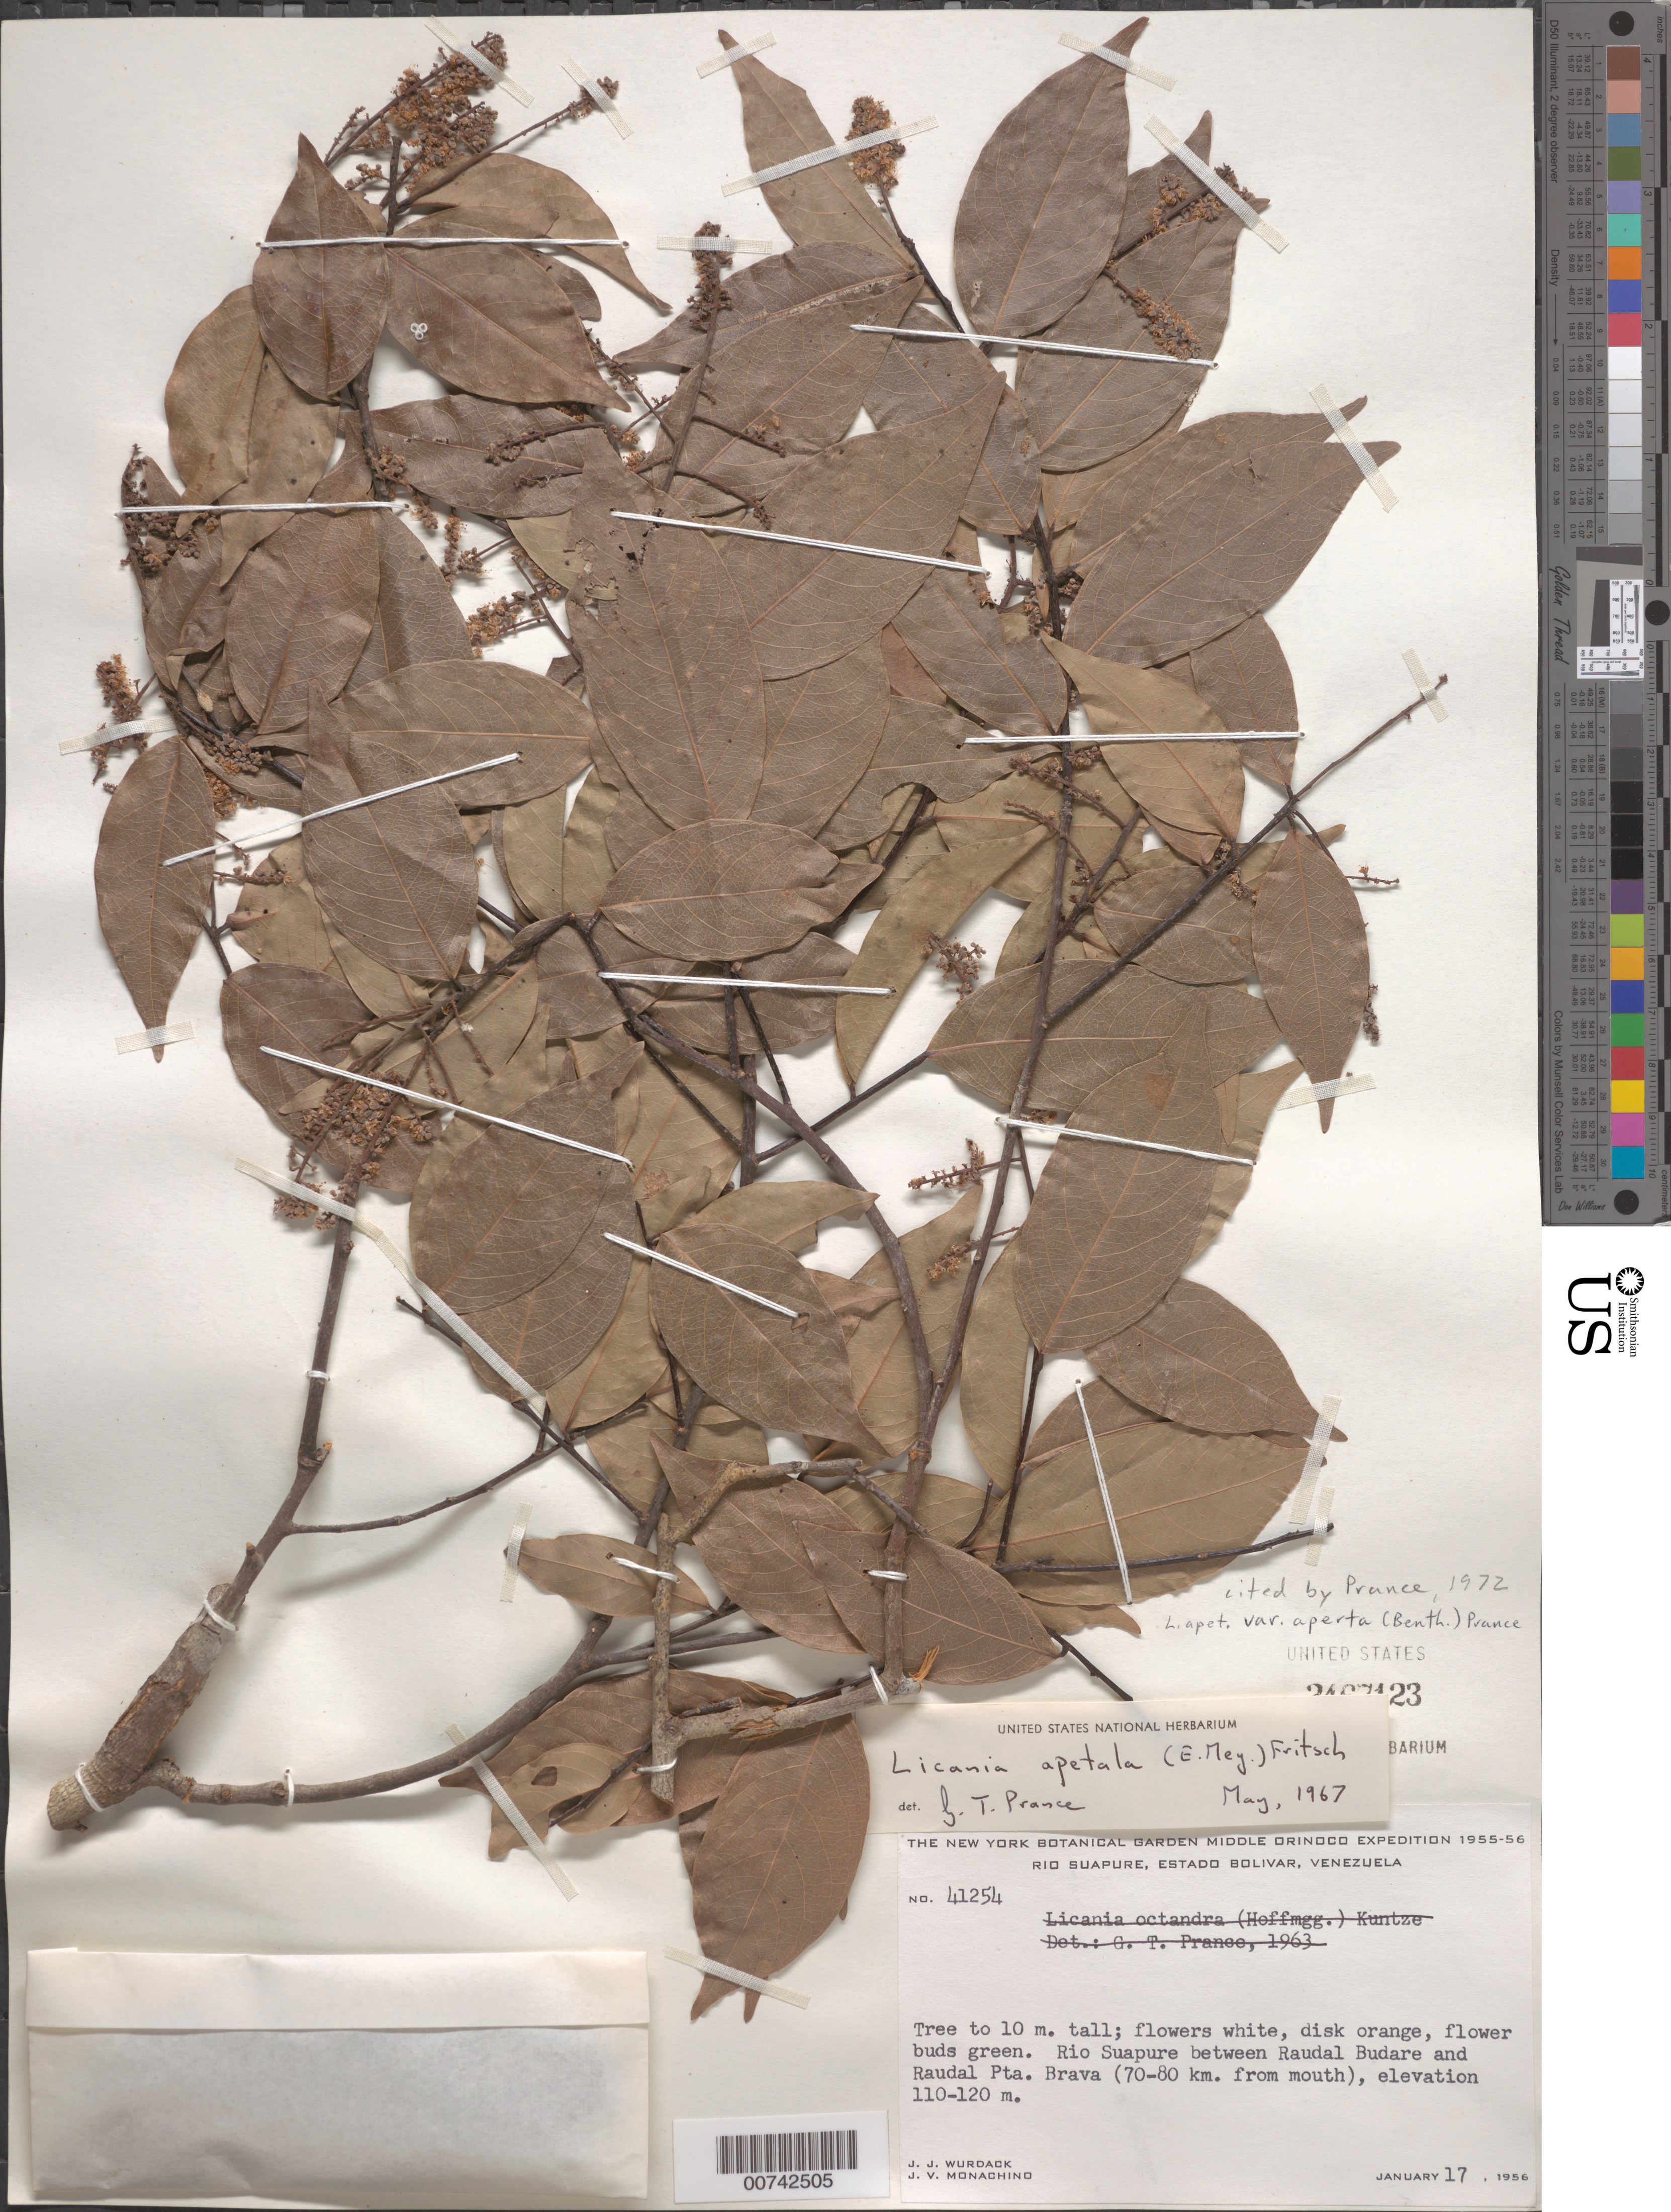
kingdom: Plantae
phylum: Tracheophyta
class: Magnoliopsida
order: Malpighiales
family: Chrysobalanaceae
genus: Leptobalanus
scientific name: Leptobalanus apetalus var. apertus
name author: (Benth.) Sothers & Prance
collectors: J. J. Wurdack & J. V. Monachino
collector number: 41254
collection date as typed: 17-Jan-56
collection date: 1956-01-17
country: Venezuela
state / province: Bolívar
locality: Río Suapure, between Raudal Budare and Raudal Pta. Brava, 70-80 km from mouth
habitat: Along river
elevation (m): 110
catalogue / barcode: US 2467123